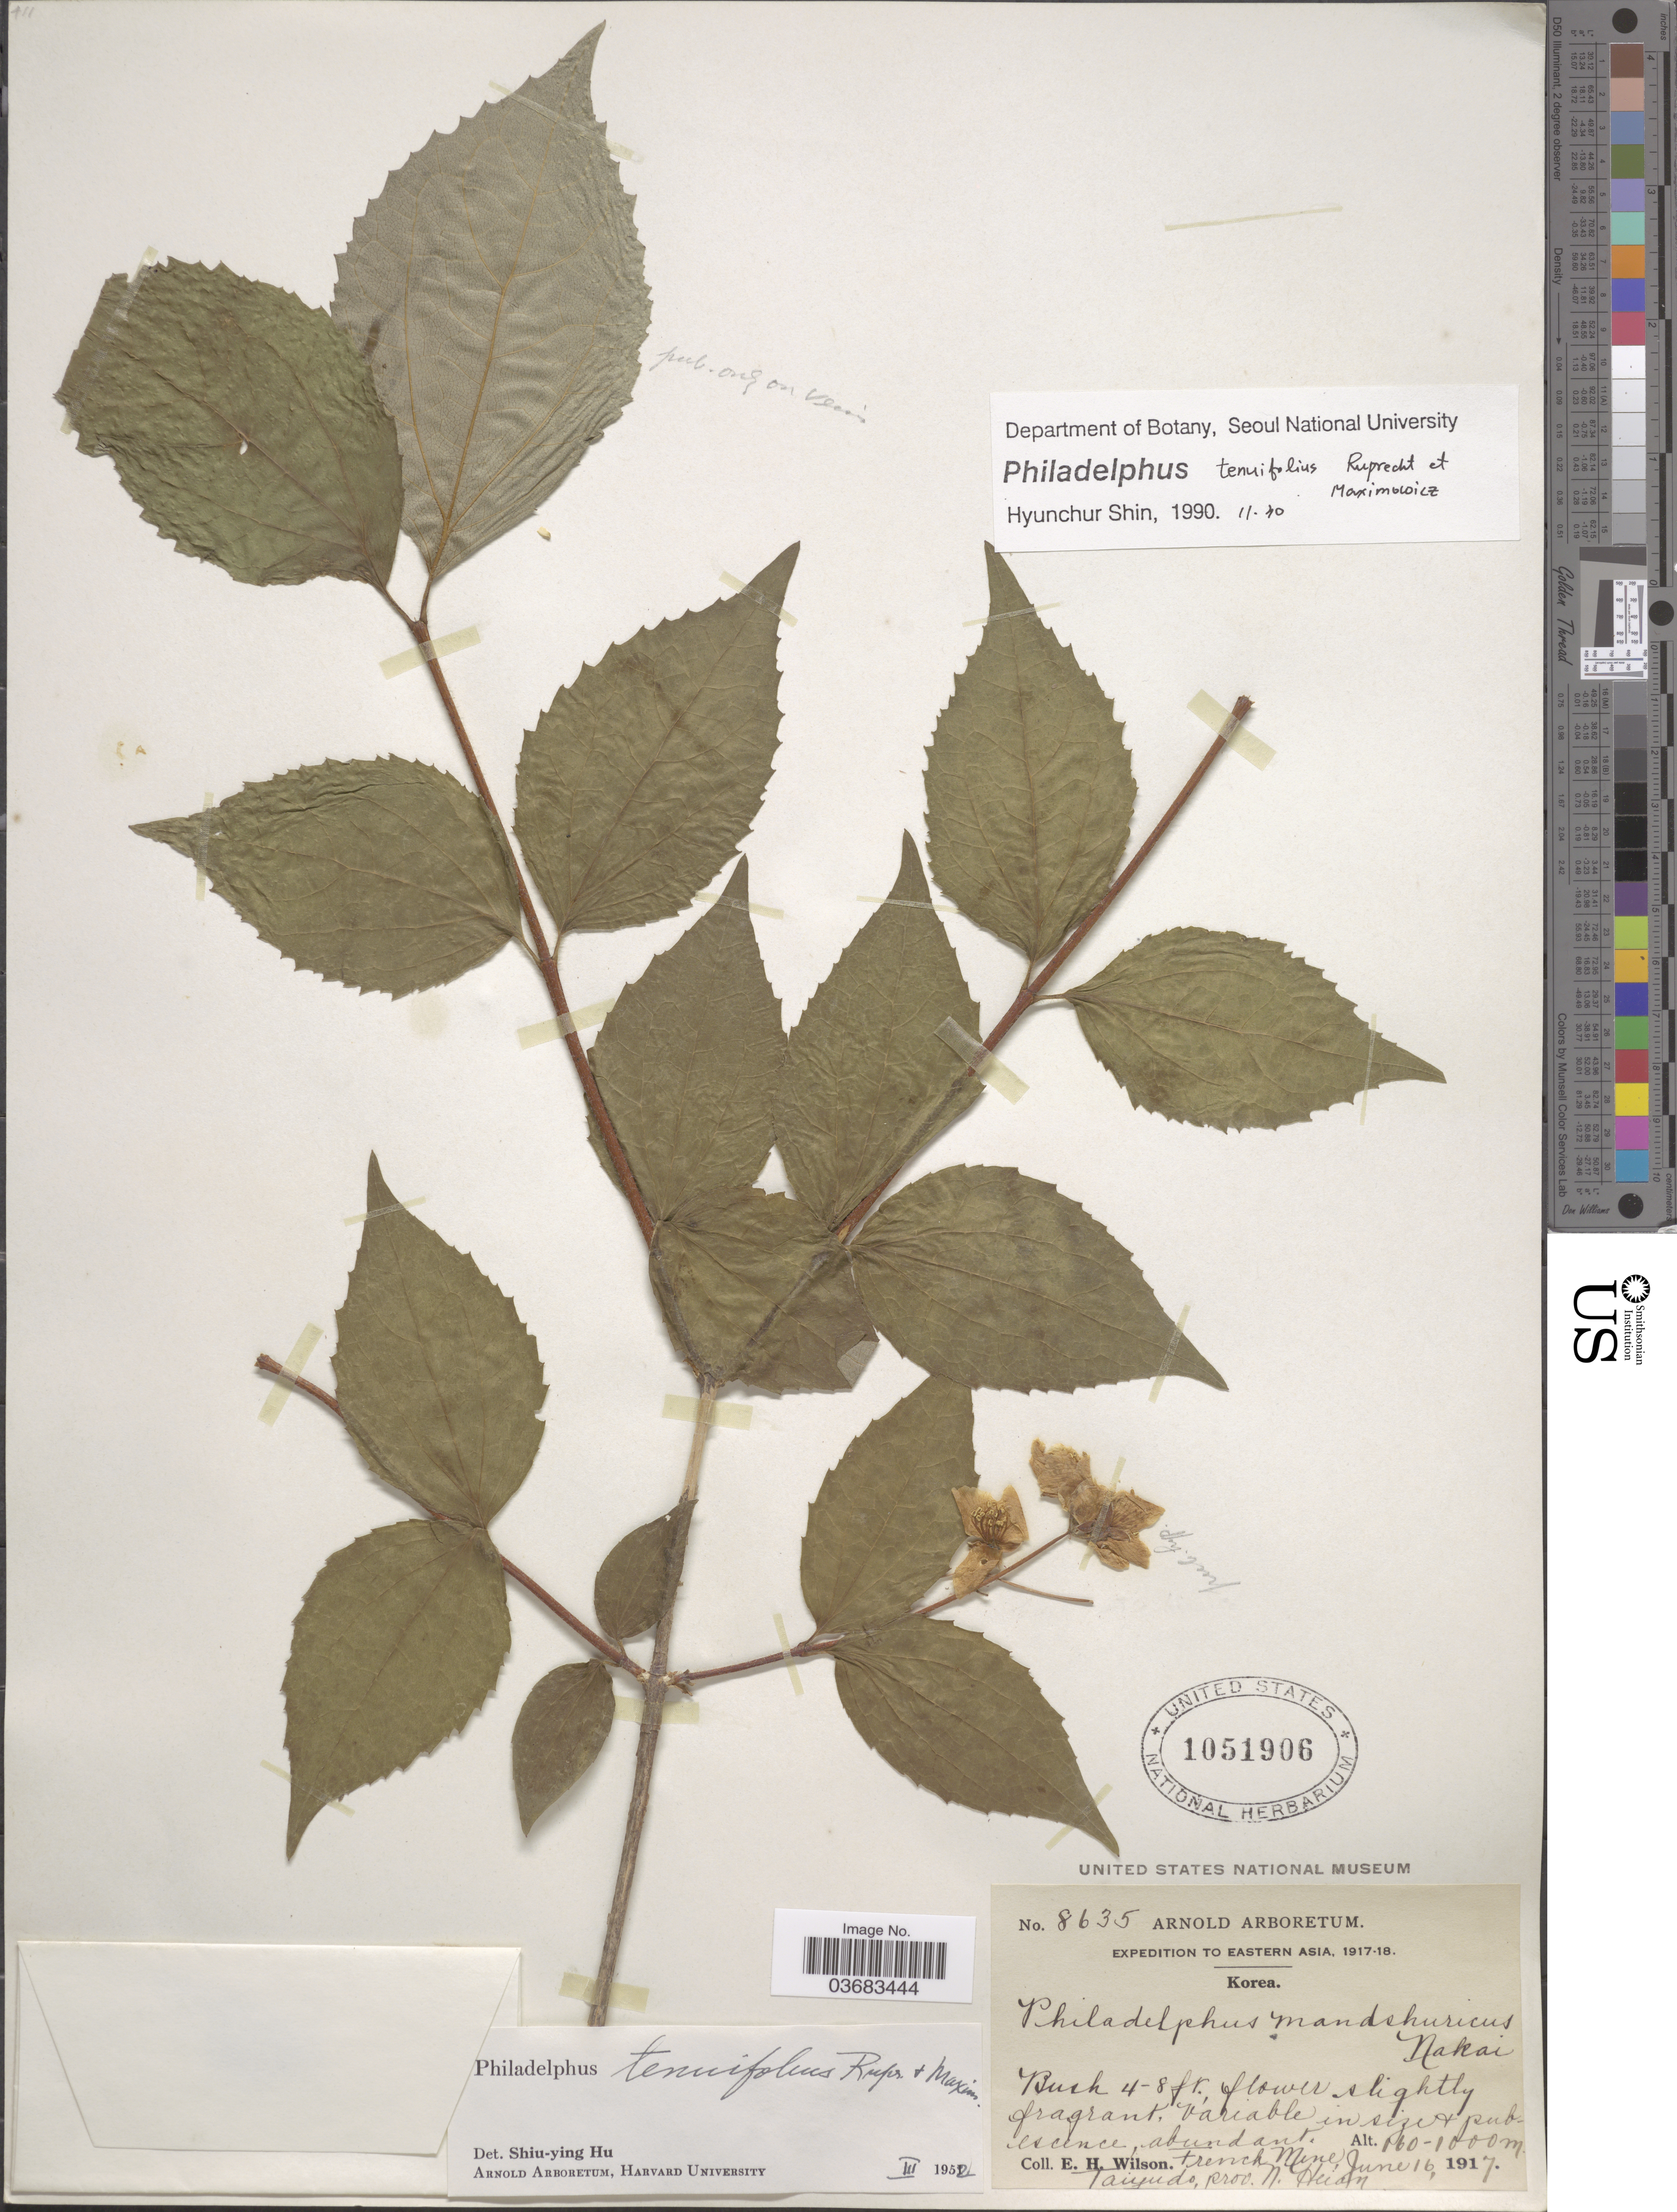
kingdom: Plantae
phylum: Tracheophyta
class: Magnoliopsida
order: Cornales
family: Hydrangeaceae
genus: Philadelphus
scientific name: Philadelphus tenuifolius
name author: Rupr.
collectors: E. Wilson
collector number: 8635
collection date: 1917-06-16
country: North Korea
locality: Expedition to Eastern Asia, 1917-18. French Mine Tanjudo. Prov. N. Heian.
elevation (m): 160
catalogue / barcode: US 1051906